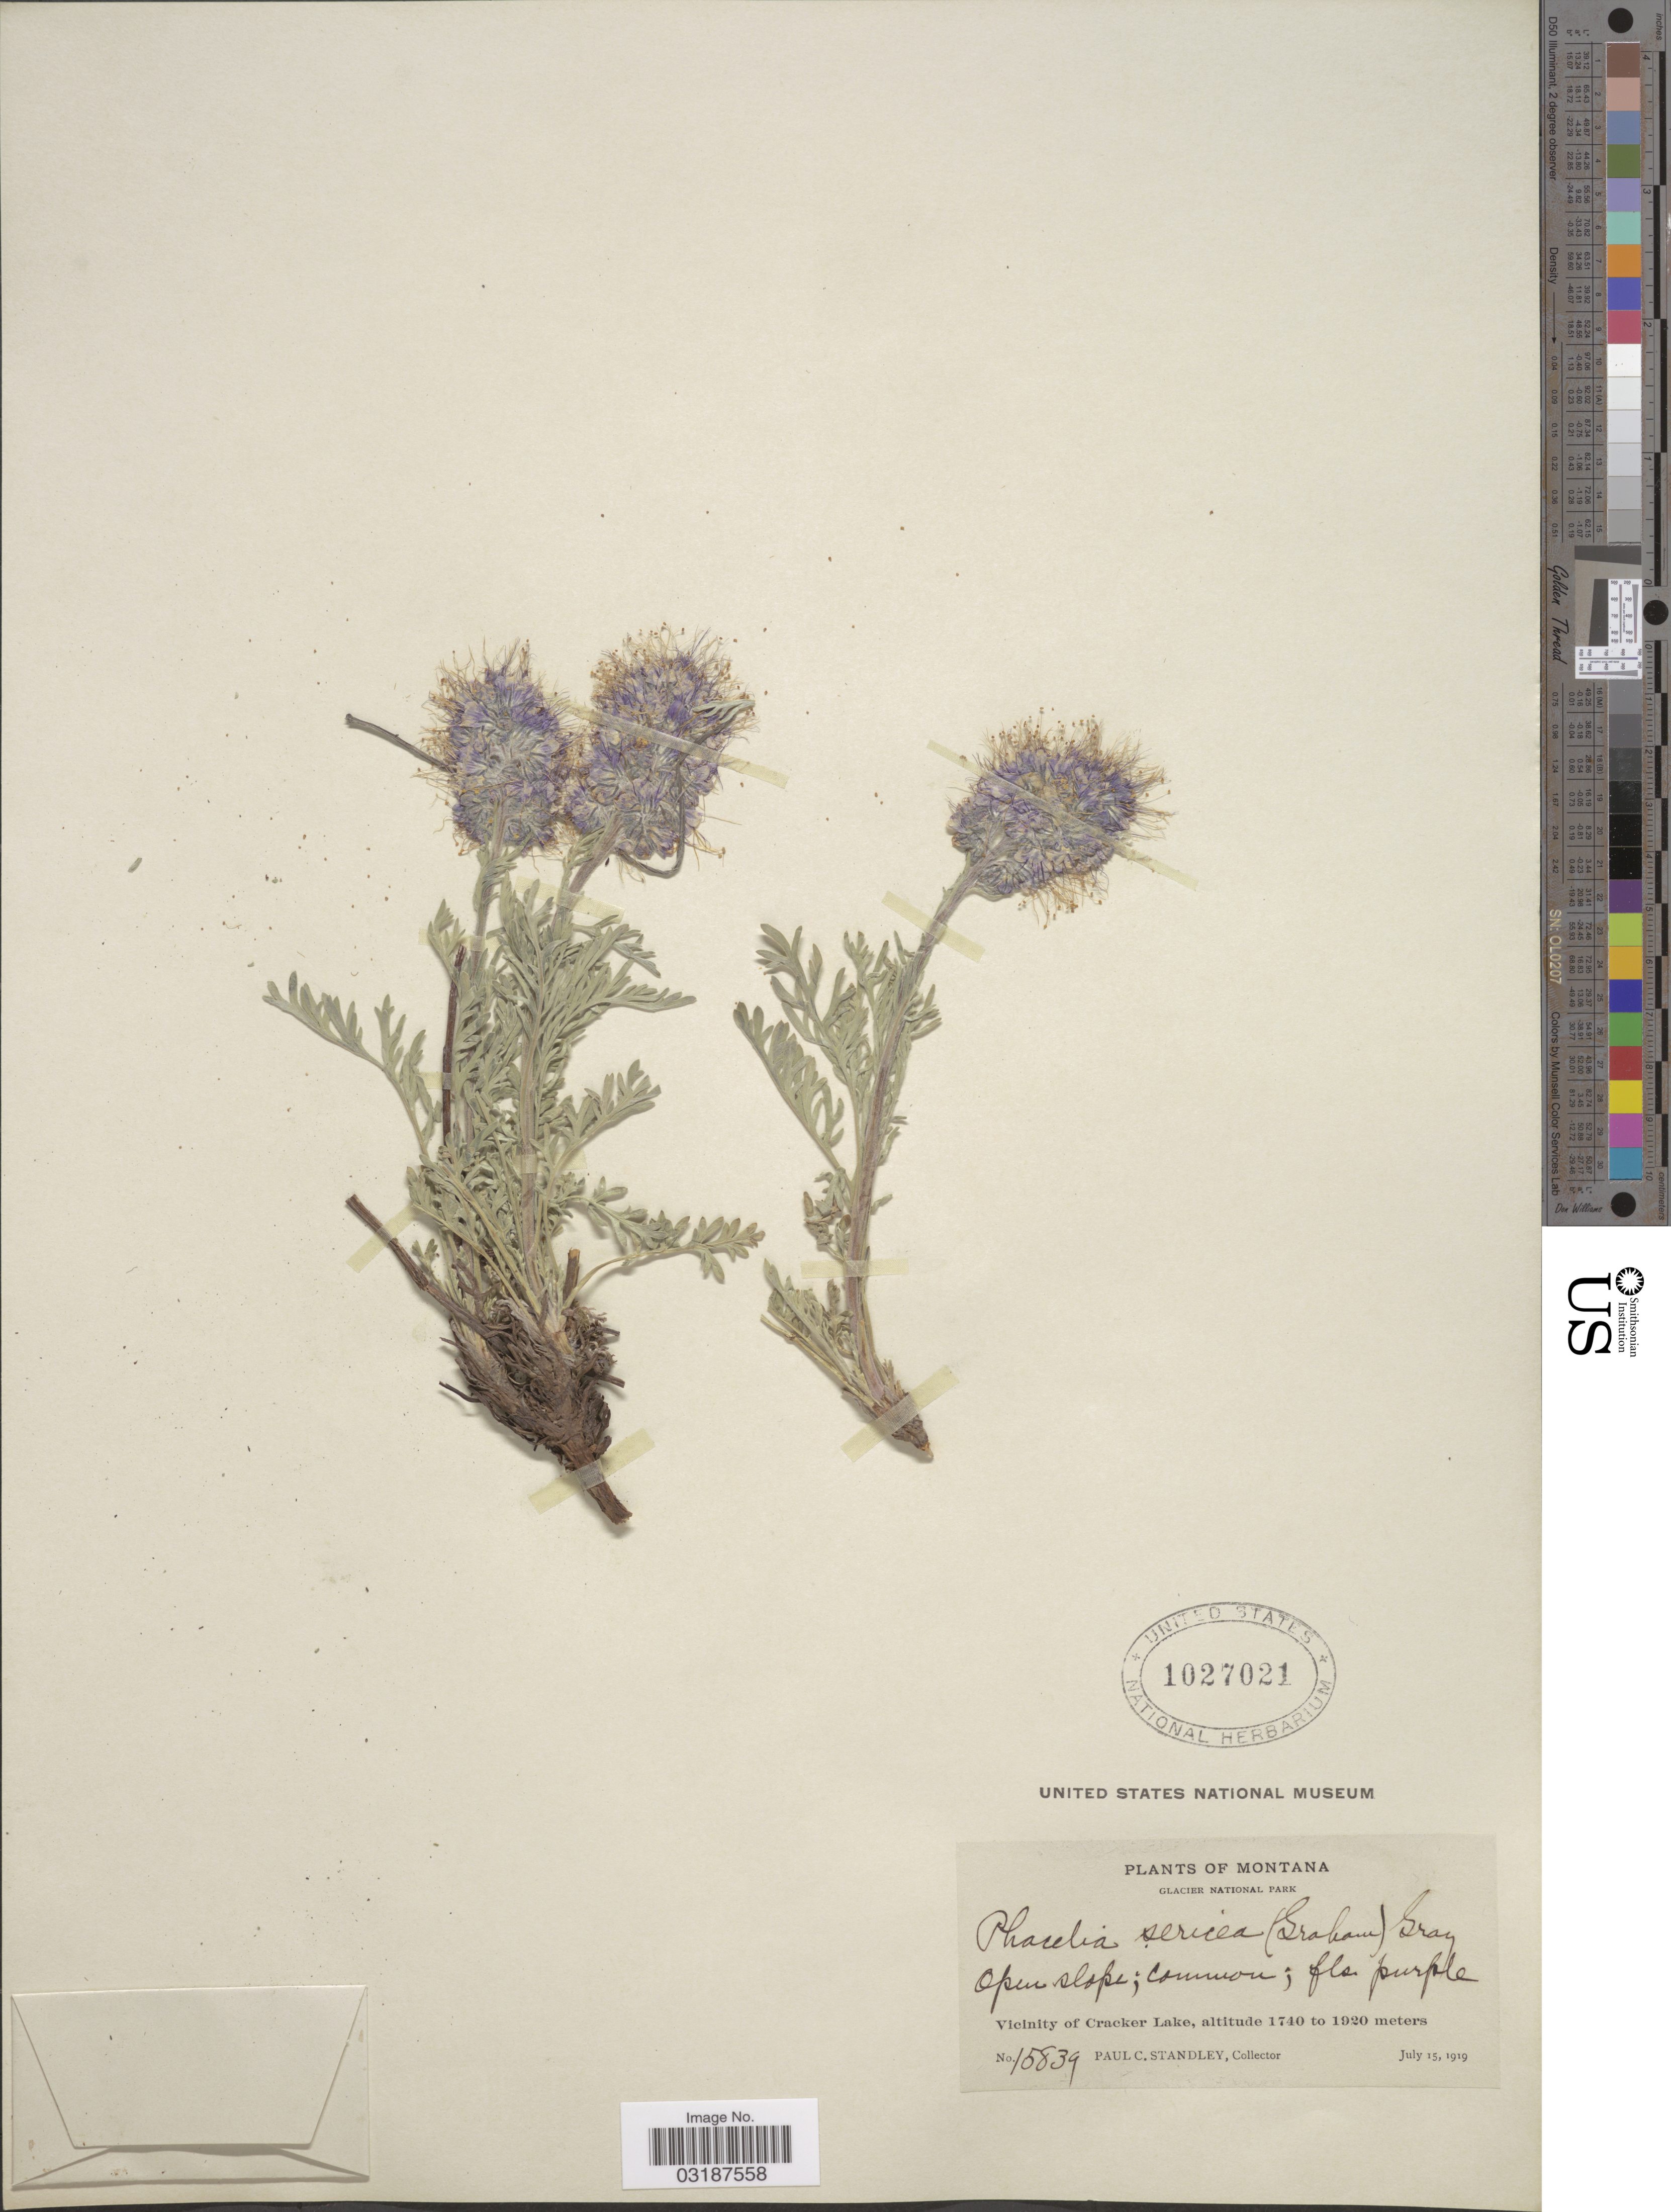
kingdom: Plantae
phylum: Tracheophyta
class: Magnoliopsida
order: Boraginales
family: Hydrophyllaceae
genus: Phacelia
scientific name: Phacelia sericea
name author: (Graham) A. Gray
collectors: P. C. Standley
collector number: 15839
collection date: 1919-07-15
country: United States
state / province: Montana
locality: Glacier National Park. Vicinity of Cracker Lake.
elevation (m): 1740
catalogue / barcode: US 1027021